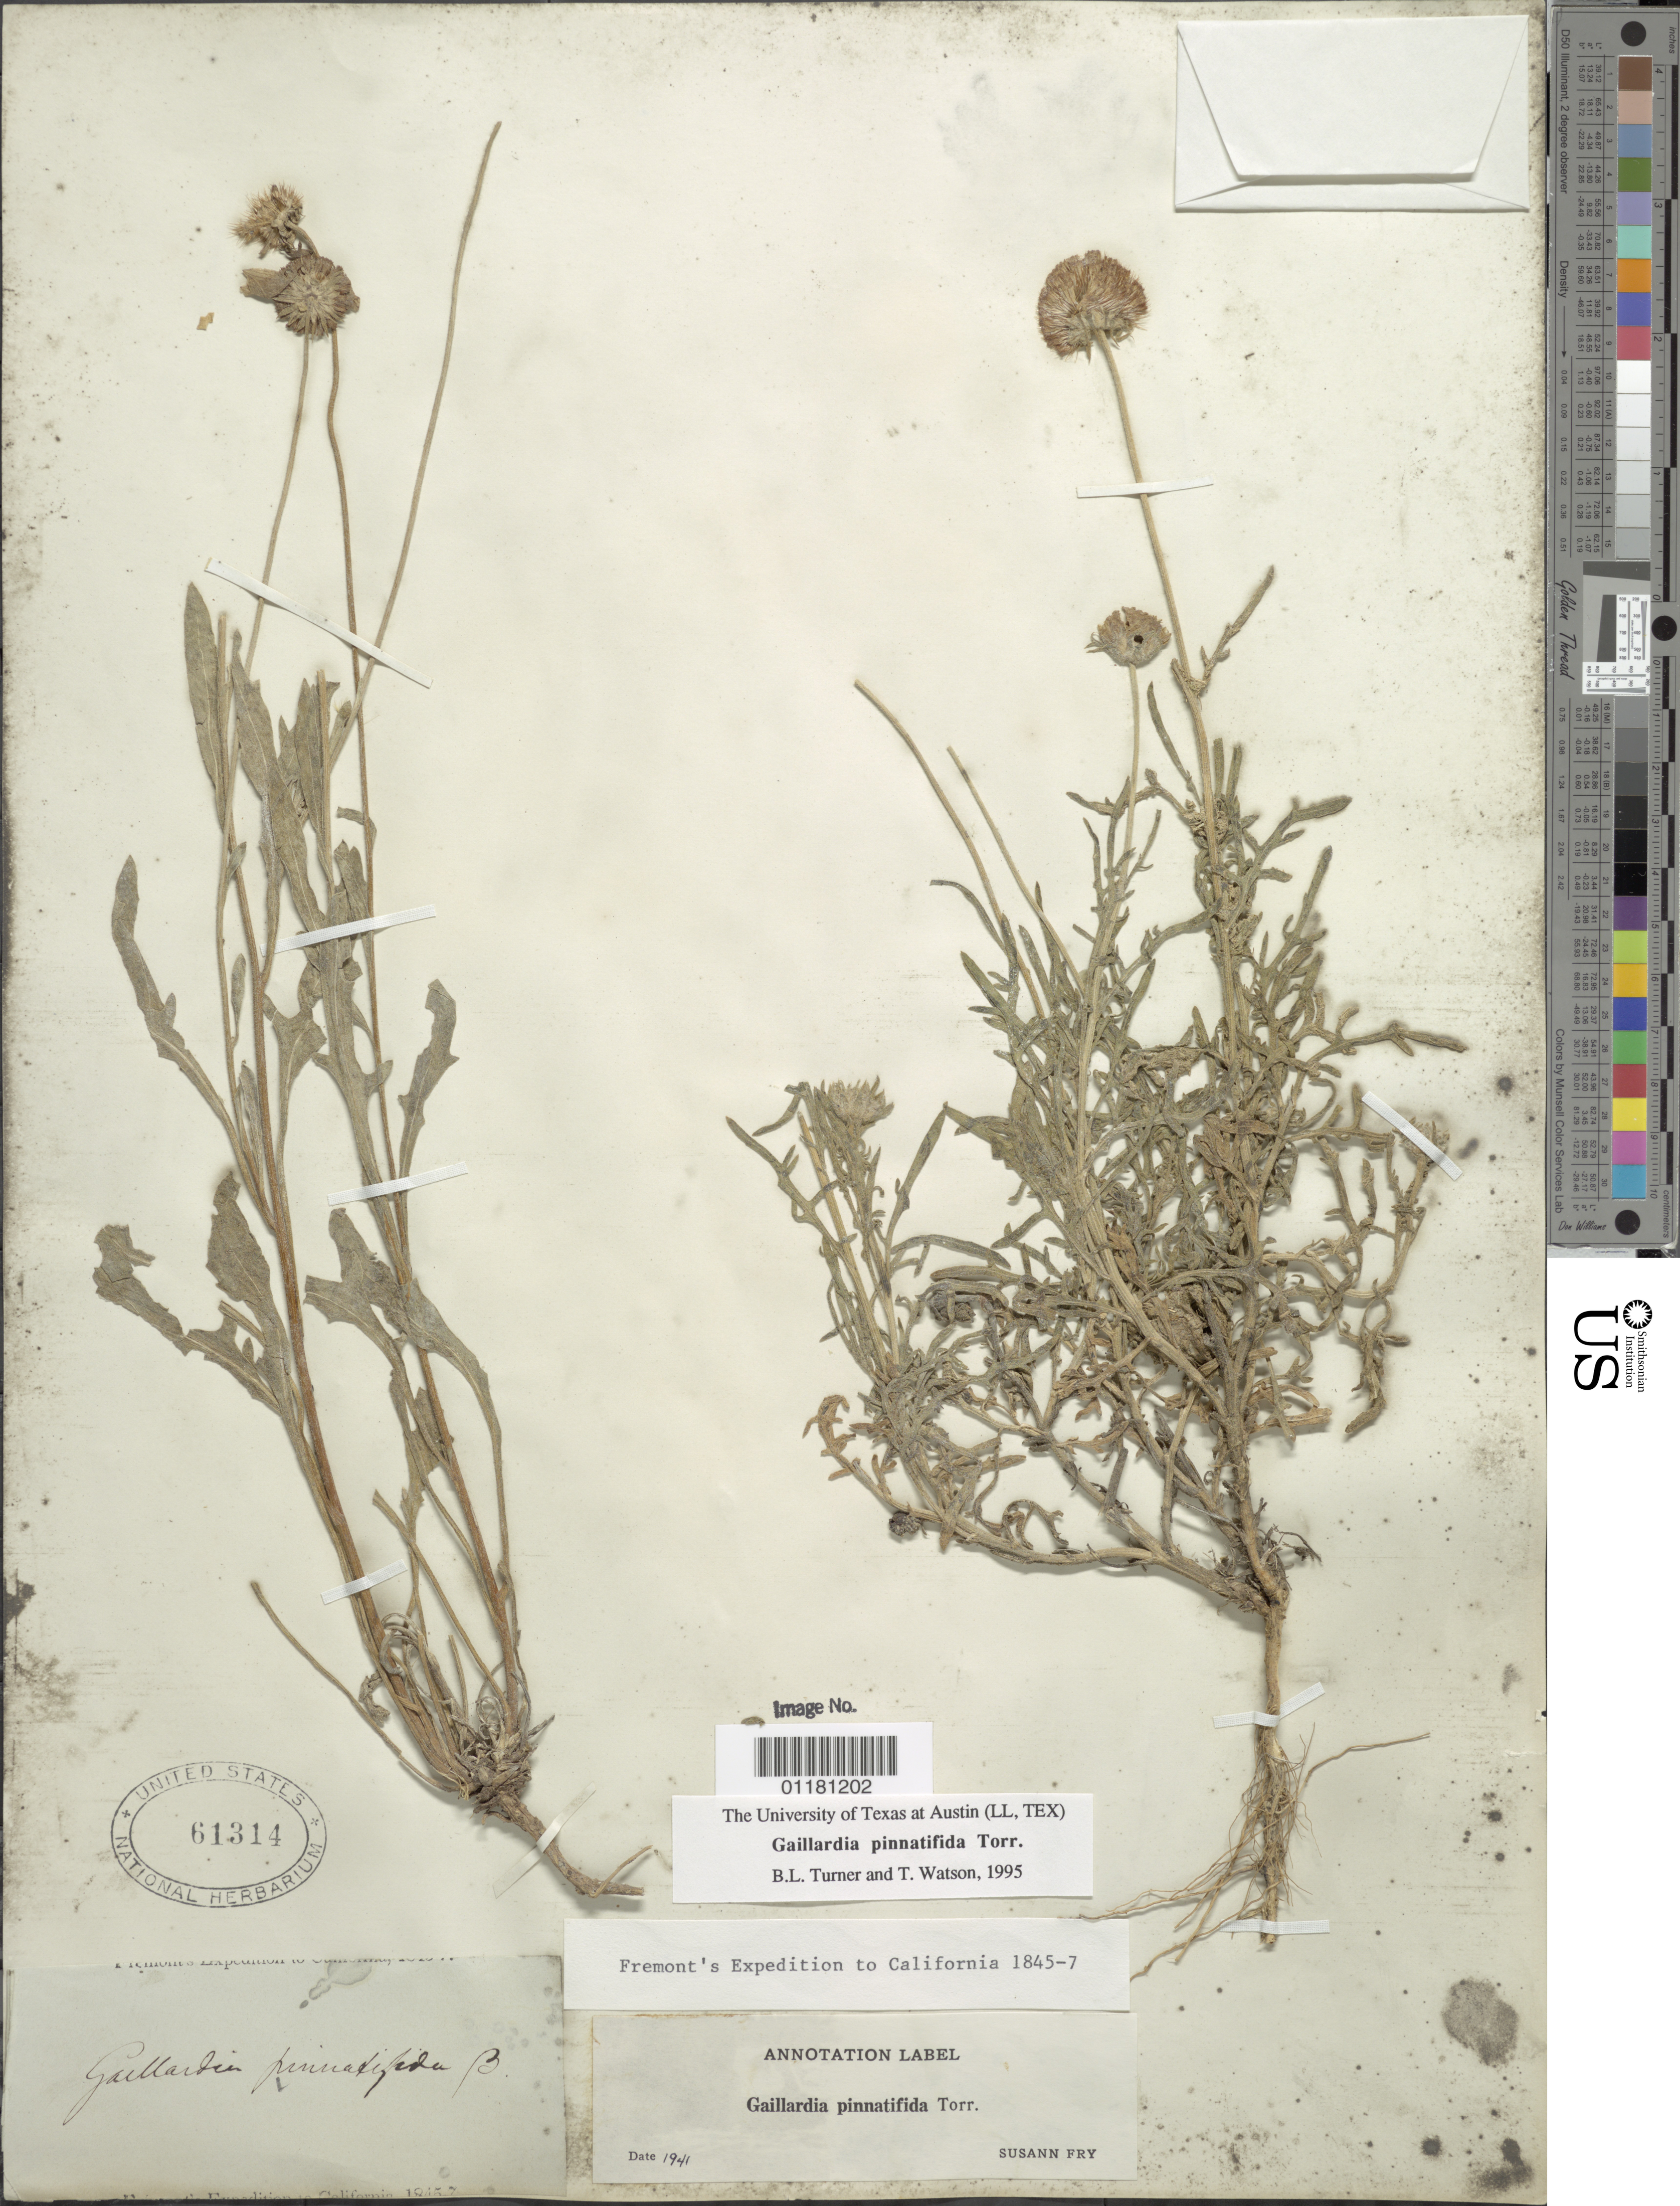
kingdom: Plantae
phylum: Tracheophyta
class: Magnoliopsida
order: Asterales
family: Asteraceae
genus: Gaillardia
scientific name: Gaillardia pinnatifida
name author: Torr.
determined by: Turner, B. L.; Watson, T.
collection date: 1845/1847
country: United States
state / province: California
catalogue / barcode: US 61314